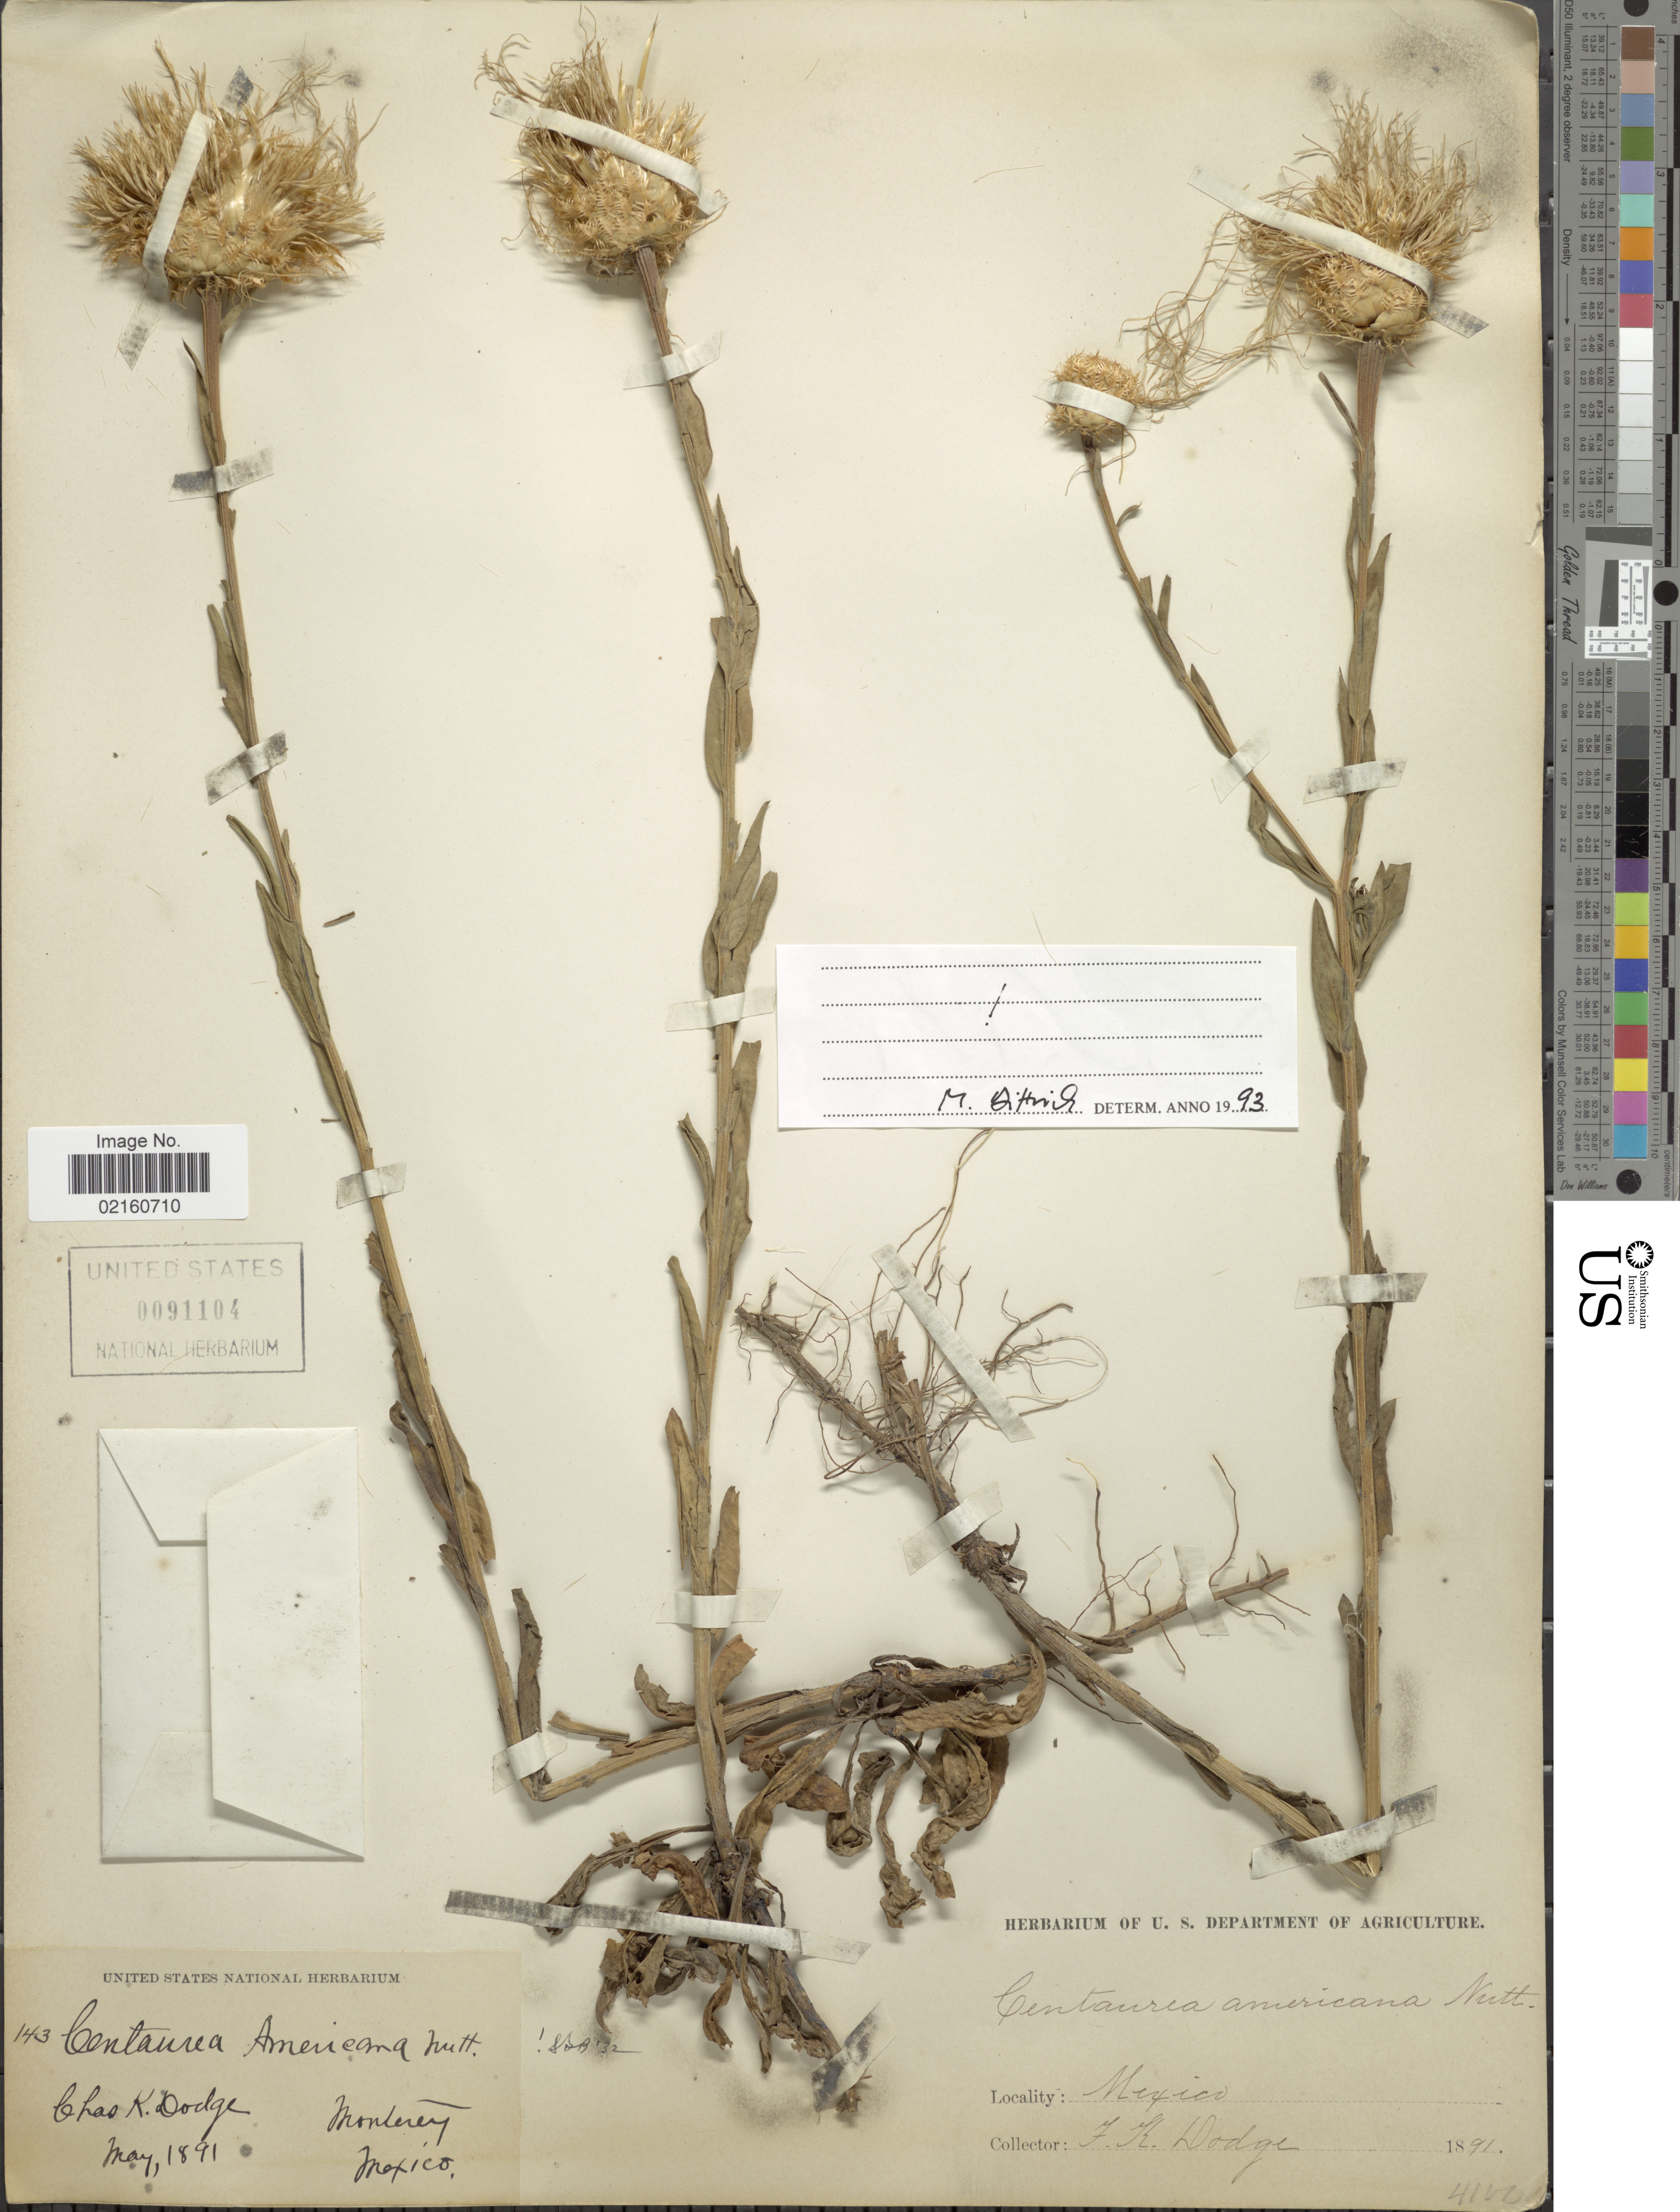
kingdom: Plantae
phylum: Tracheophyta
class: Magnoliopsida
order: Asterales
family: Asteraceae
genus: Plectocephalus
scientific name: Plectocephalus americanus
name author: (Nutt.) D. Don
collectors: C. K. Dodge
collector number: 143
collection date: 1891-05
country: Mexico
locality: Monterey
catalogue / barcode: US 91104